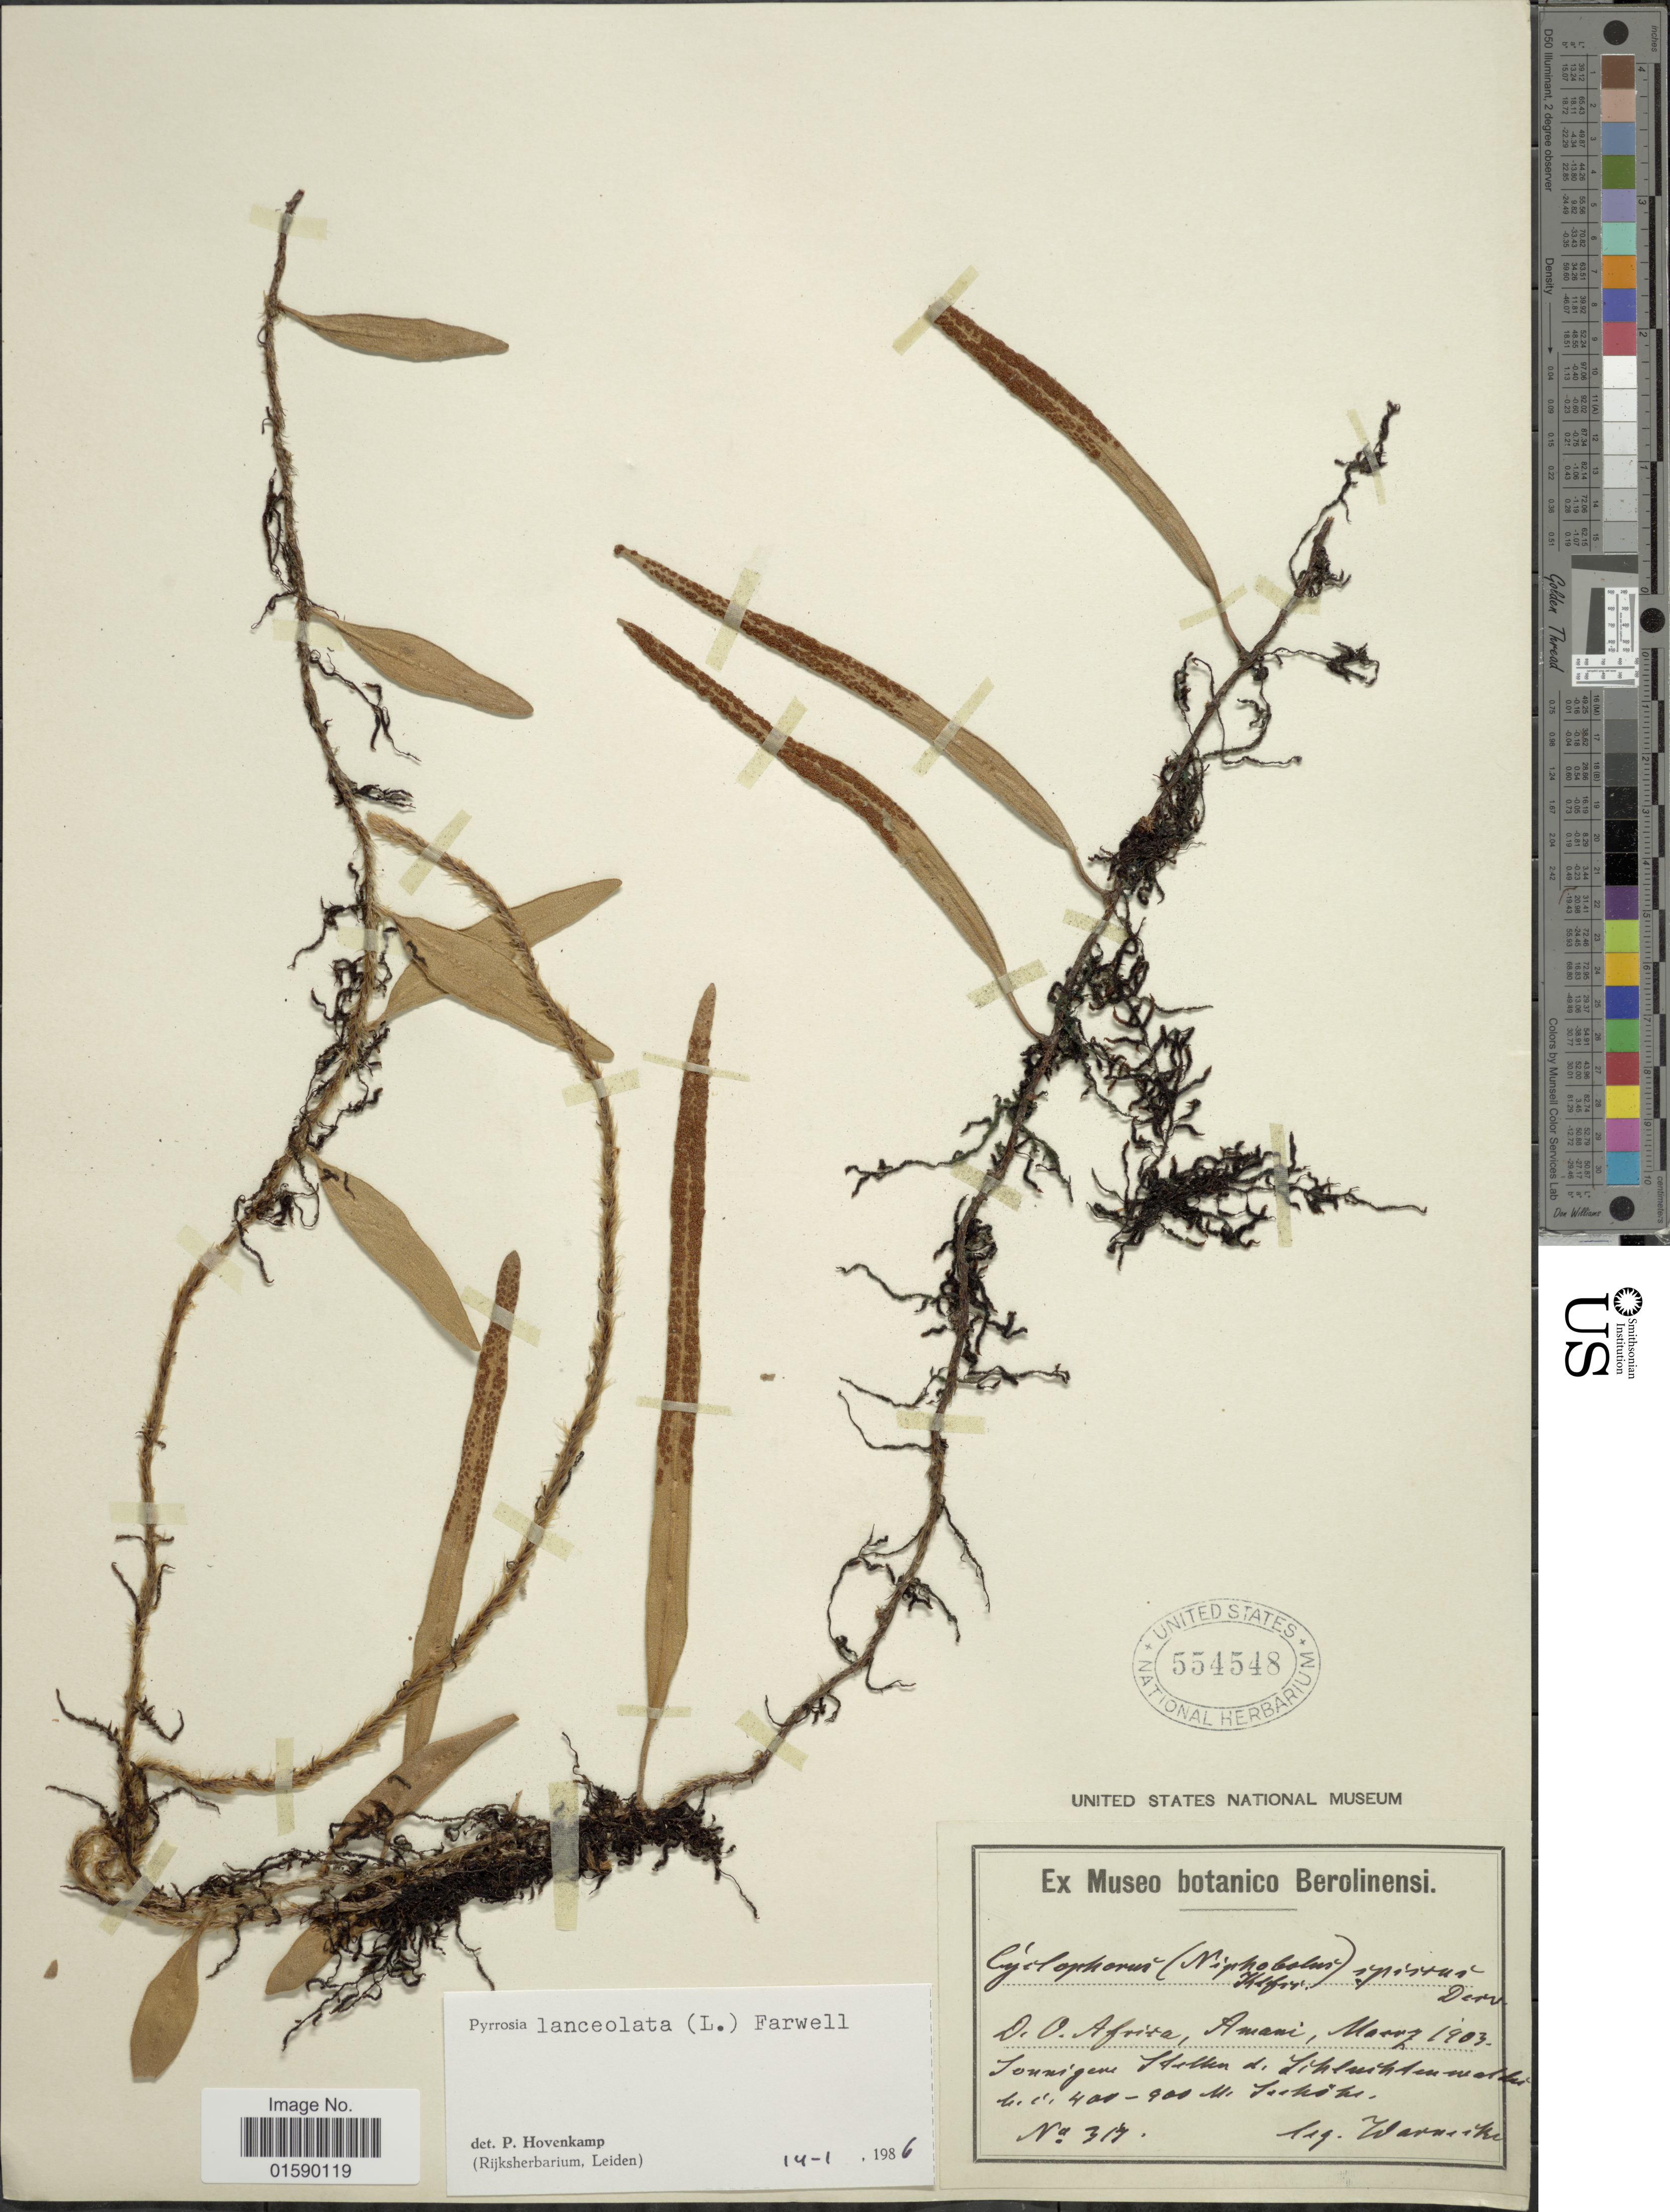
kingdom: Plantae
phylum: Tracheophyta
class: Polypodiopsida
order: Polypodiales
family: Polypodiaceae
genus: Pyrrosia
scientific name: Pyrrosia lanceolata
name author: (L.) Farw.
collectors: -. Warnecke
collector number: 317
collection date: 1903-03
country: Tanzania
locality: D. O. Afrika. Amani.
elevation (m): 400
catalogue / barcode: US 554548